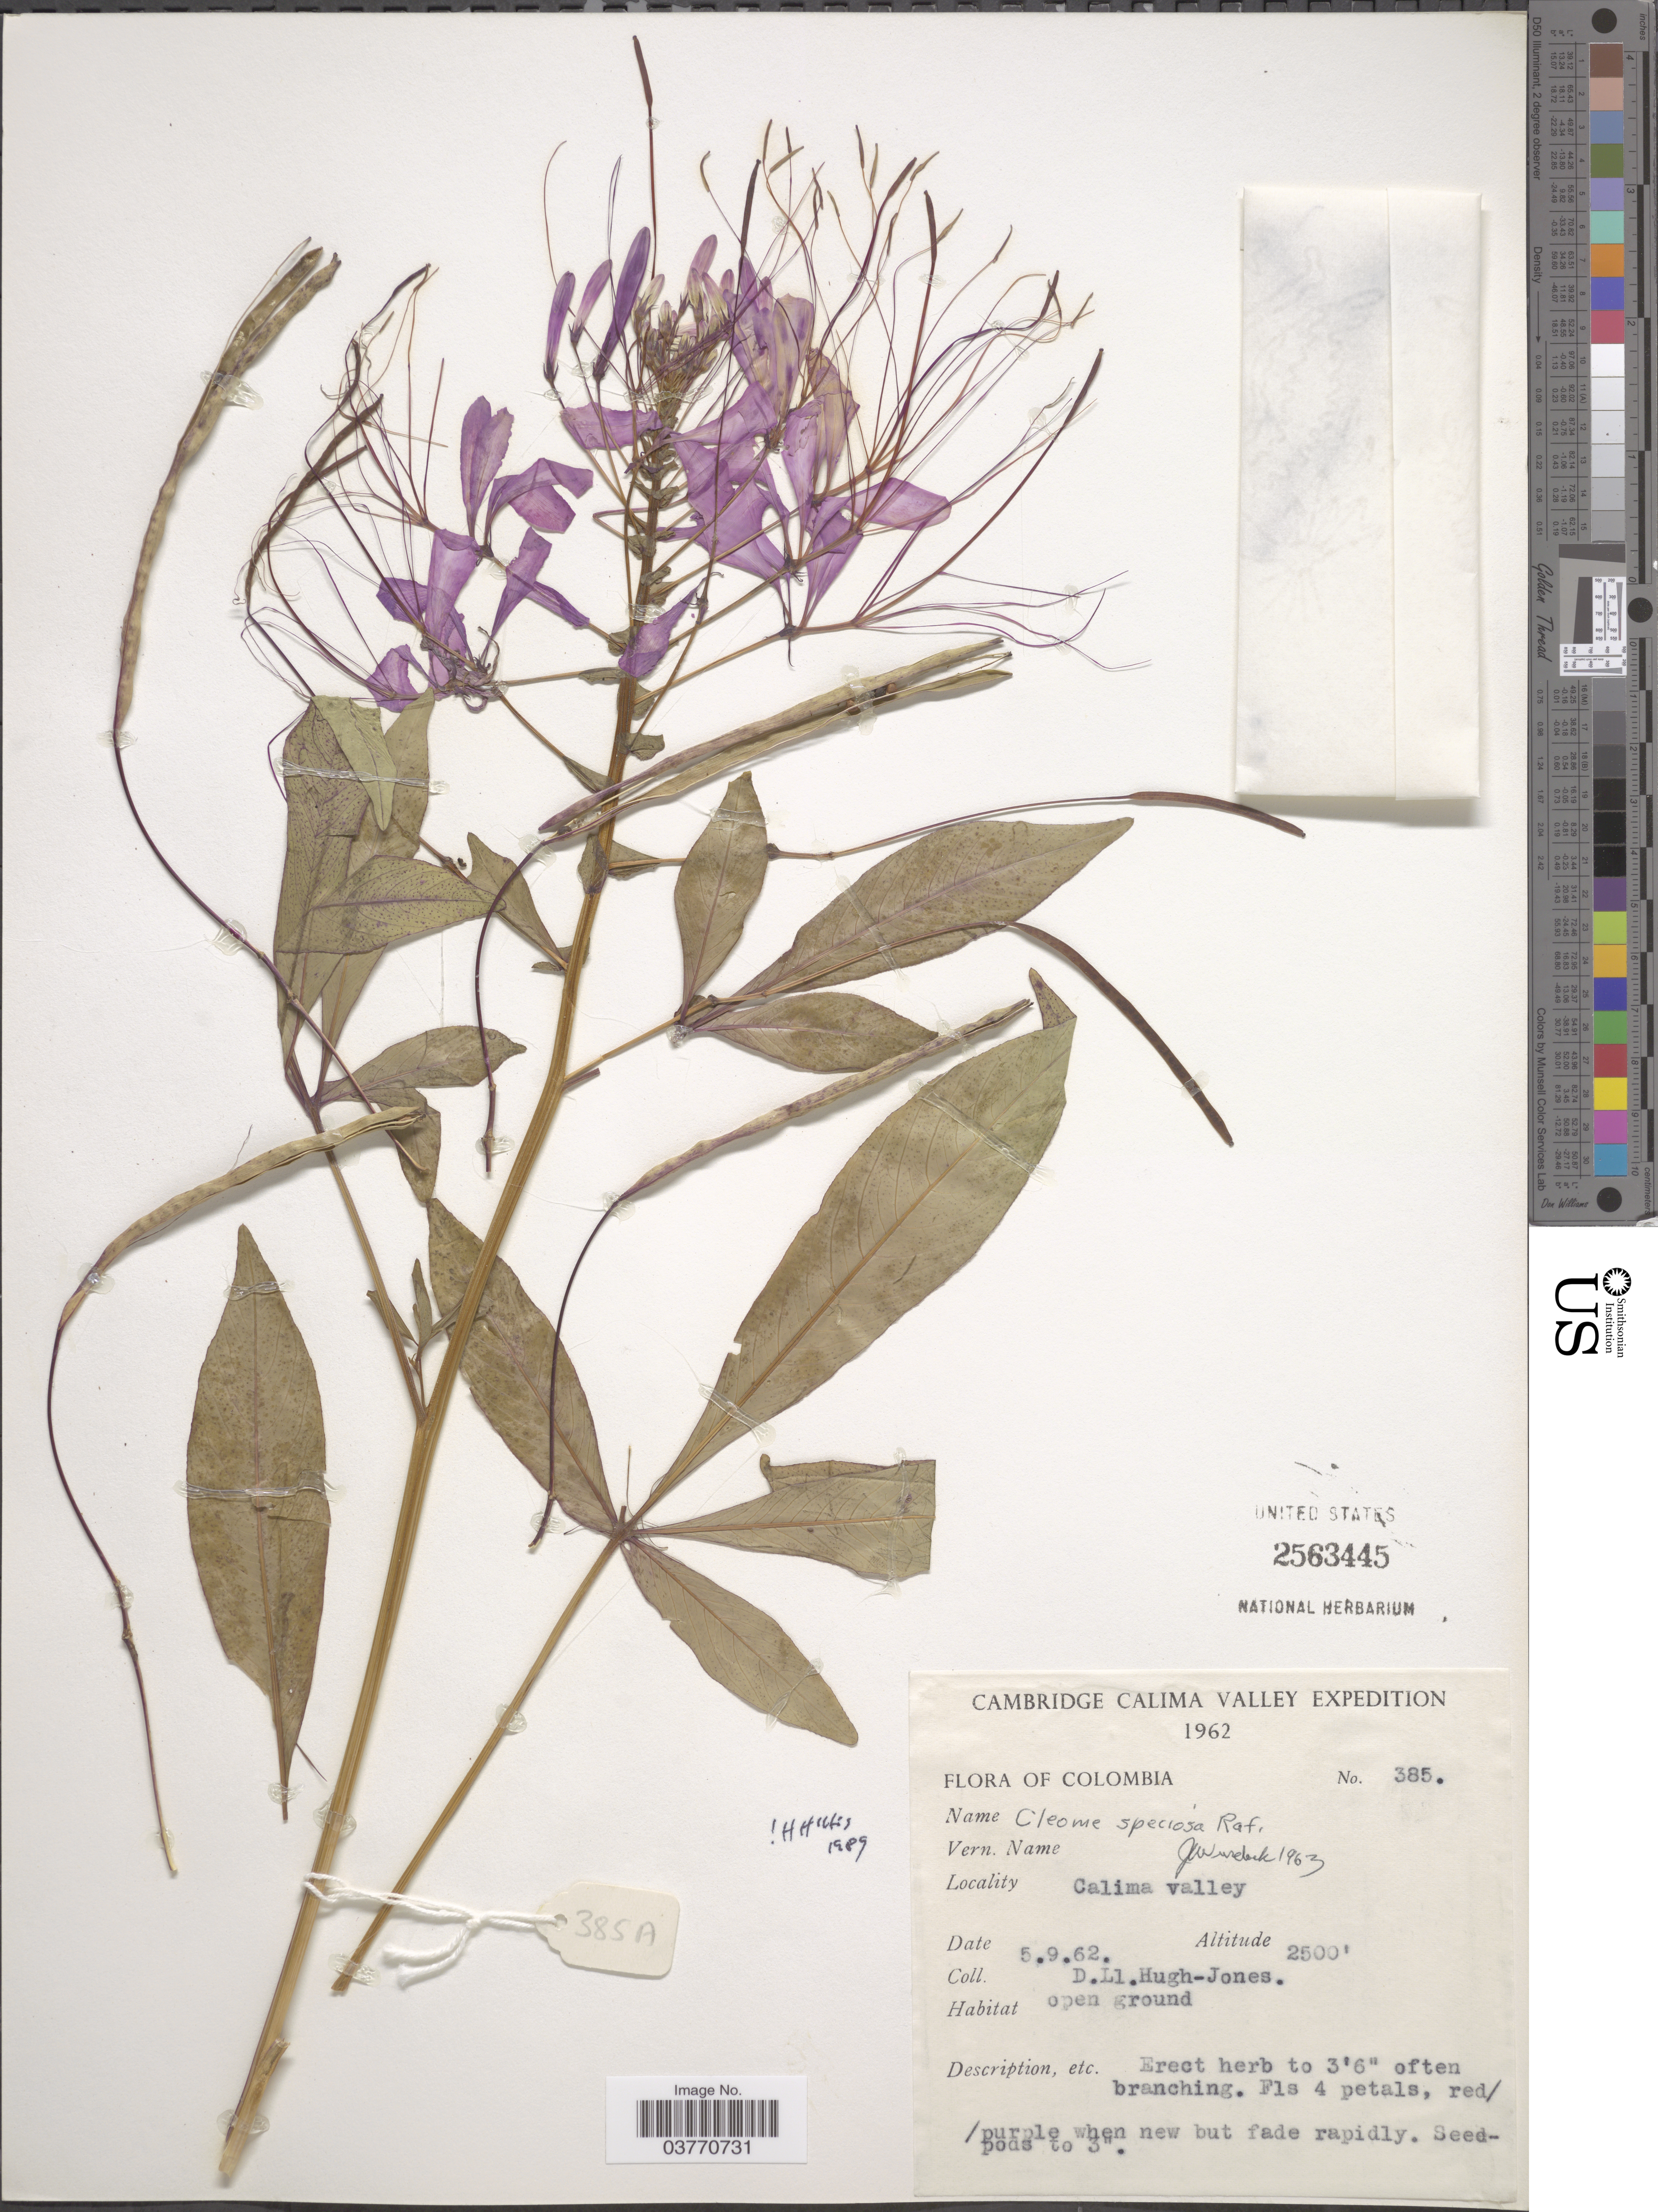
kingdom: Plantae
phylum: Tracheophyta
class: Magnoliopsida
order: Brassicales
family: Cleomaceae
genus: Cleoserrata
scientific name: Cleoserrata speciosa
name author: (Raf.) Iltis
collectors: D. Hugh-Jones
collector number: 385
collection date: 1962-09-05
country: Colombia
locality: Callima Valley.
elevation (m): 762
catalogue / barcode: US 2563445